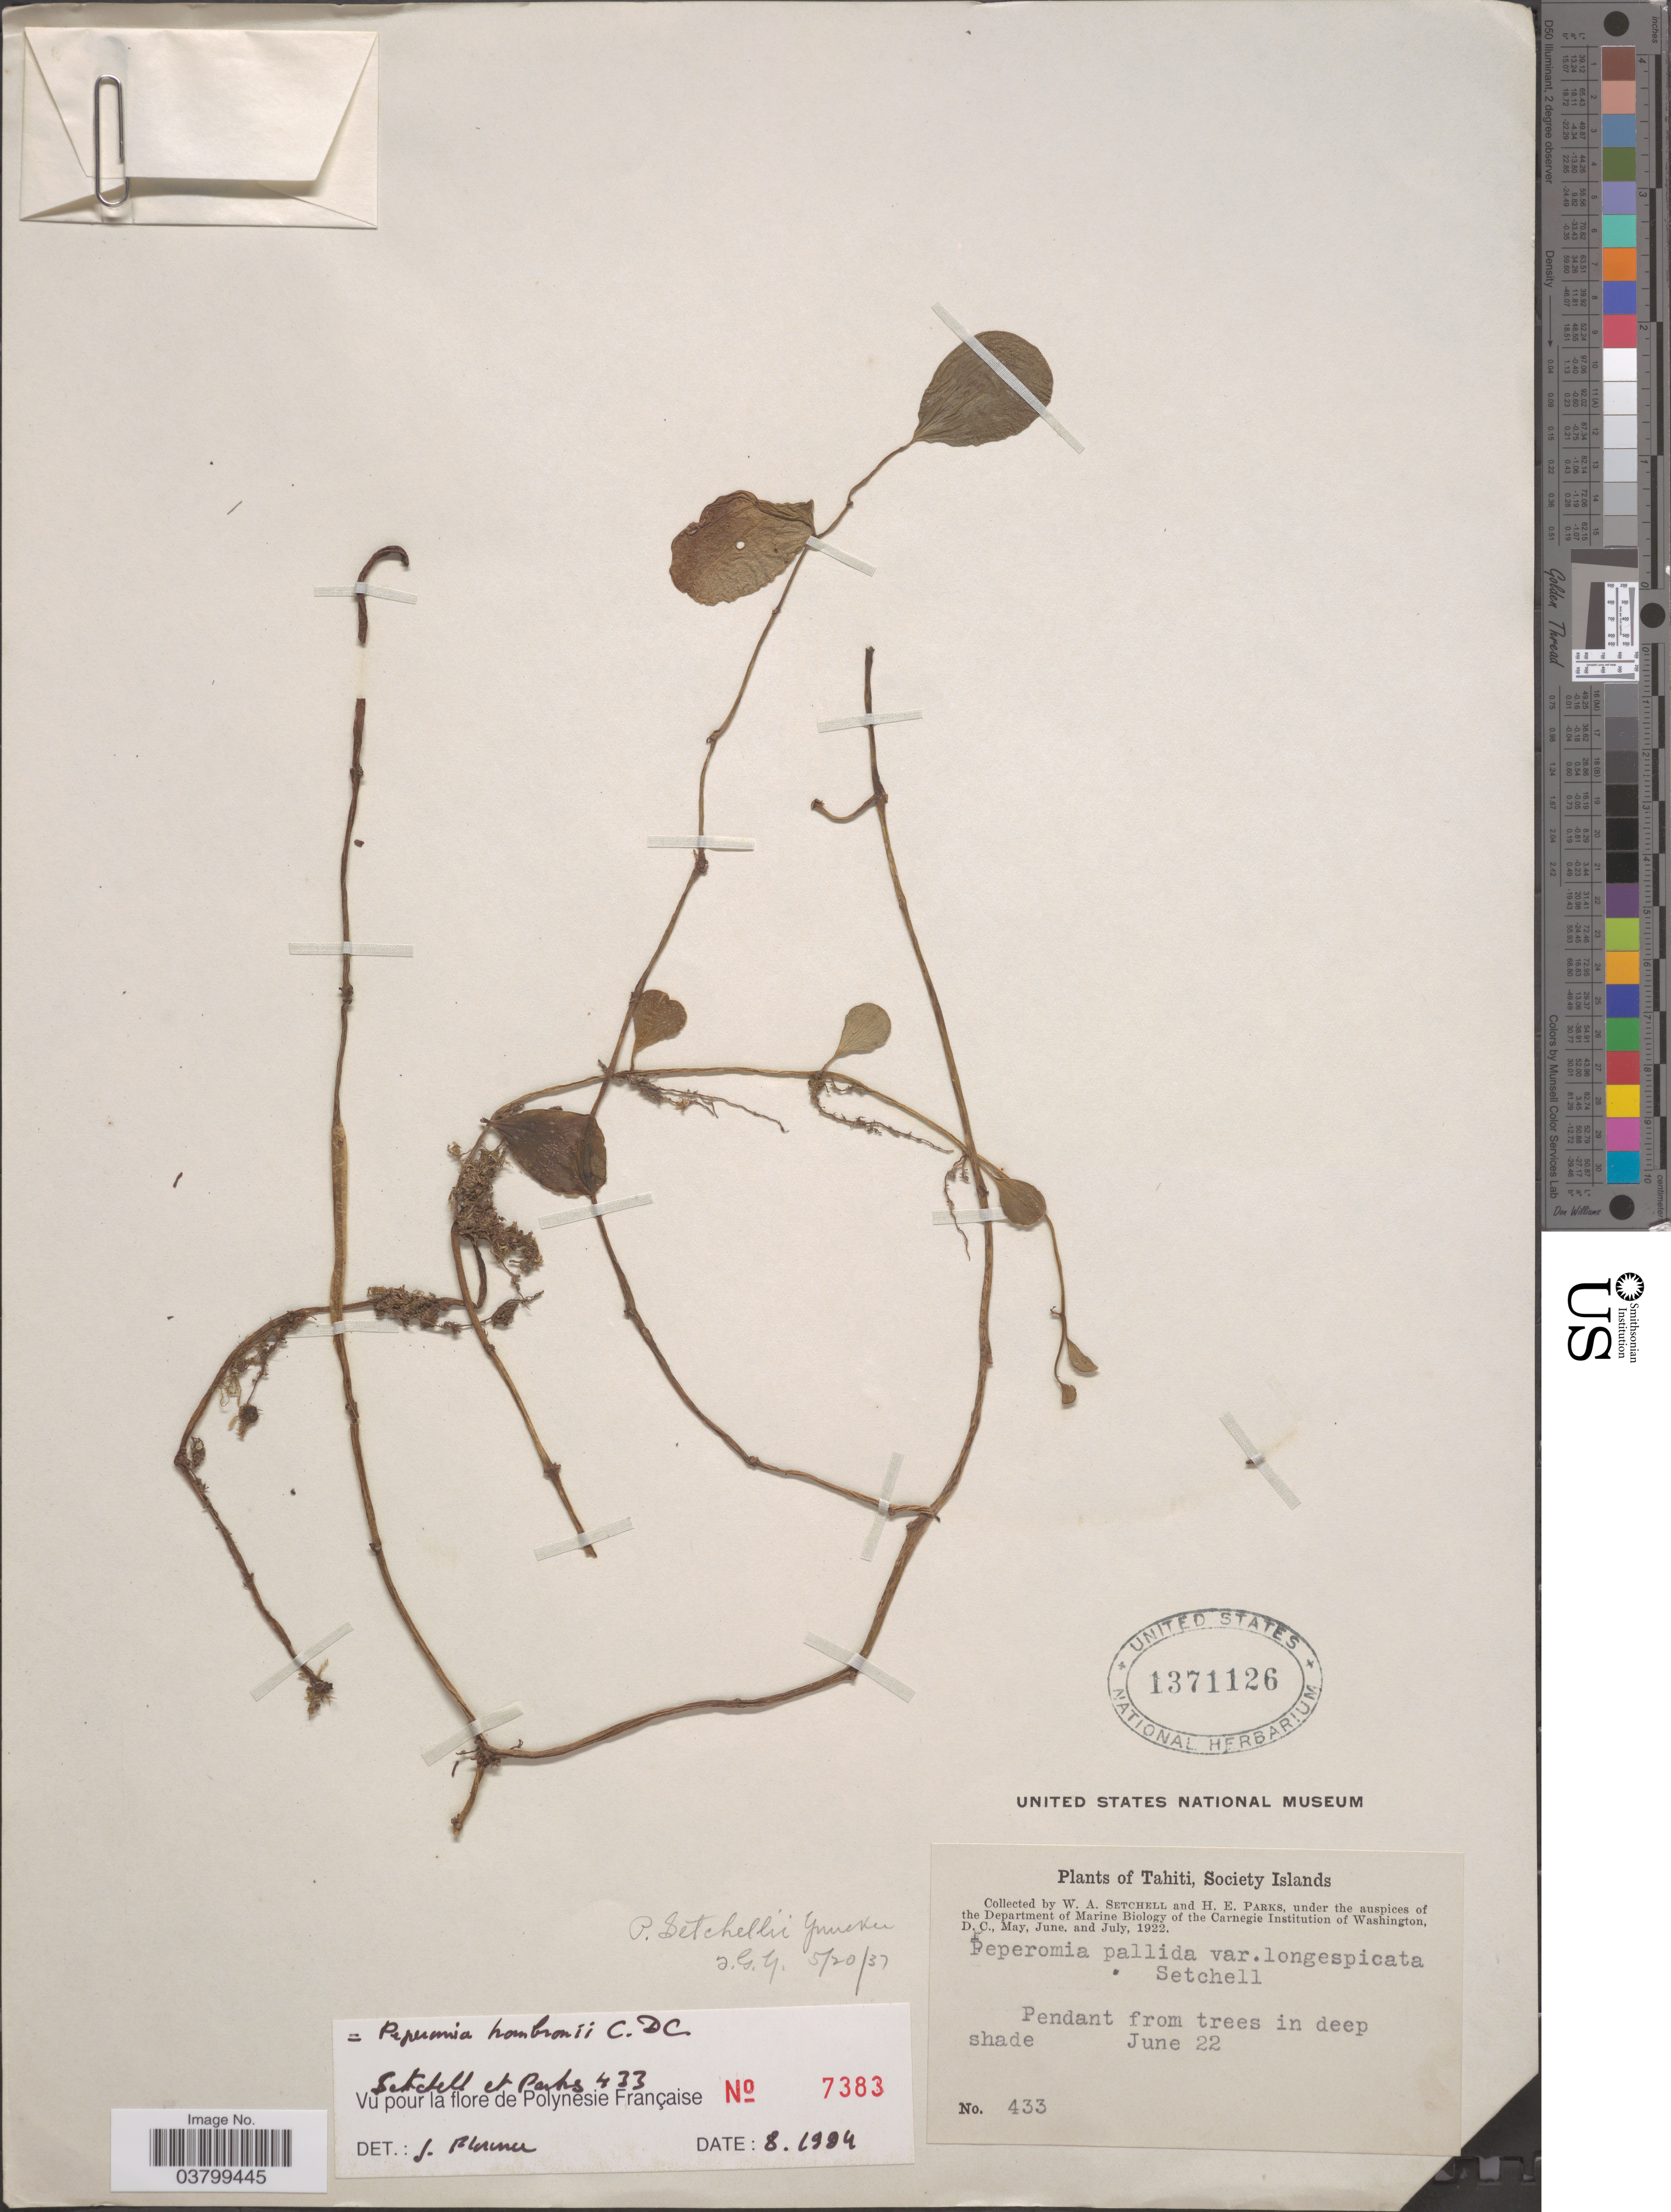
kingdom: Plantae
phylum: Tracheophyta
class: Magnoliopsida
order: Piperales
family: Piperaceae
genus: Peperomia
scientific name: Peperomia hombronii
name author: C. DC.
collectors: W. Setchell & H. E. Parks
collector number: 433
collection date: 1922-06-22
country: French Polynesia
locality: Tahiti, Society Islands.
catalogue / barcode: US 1371126